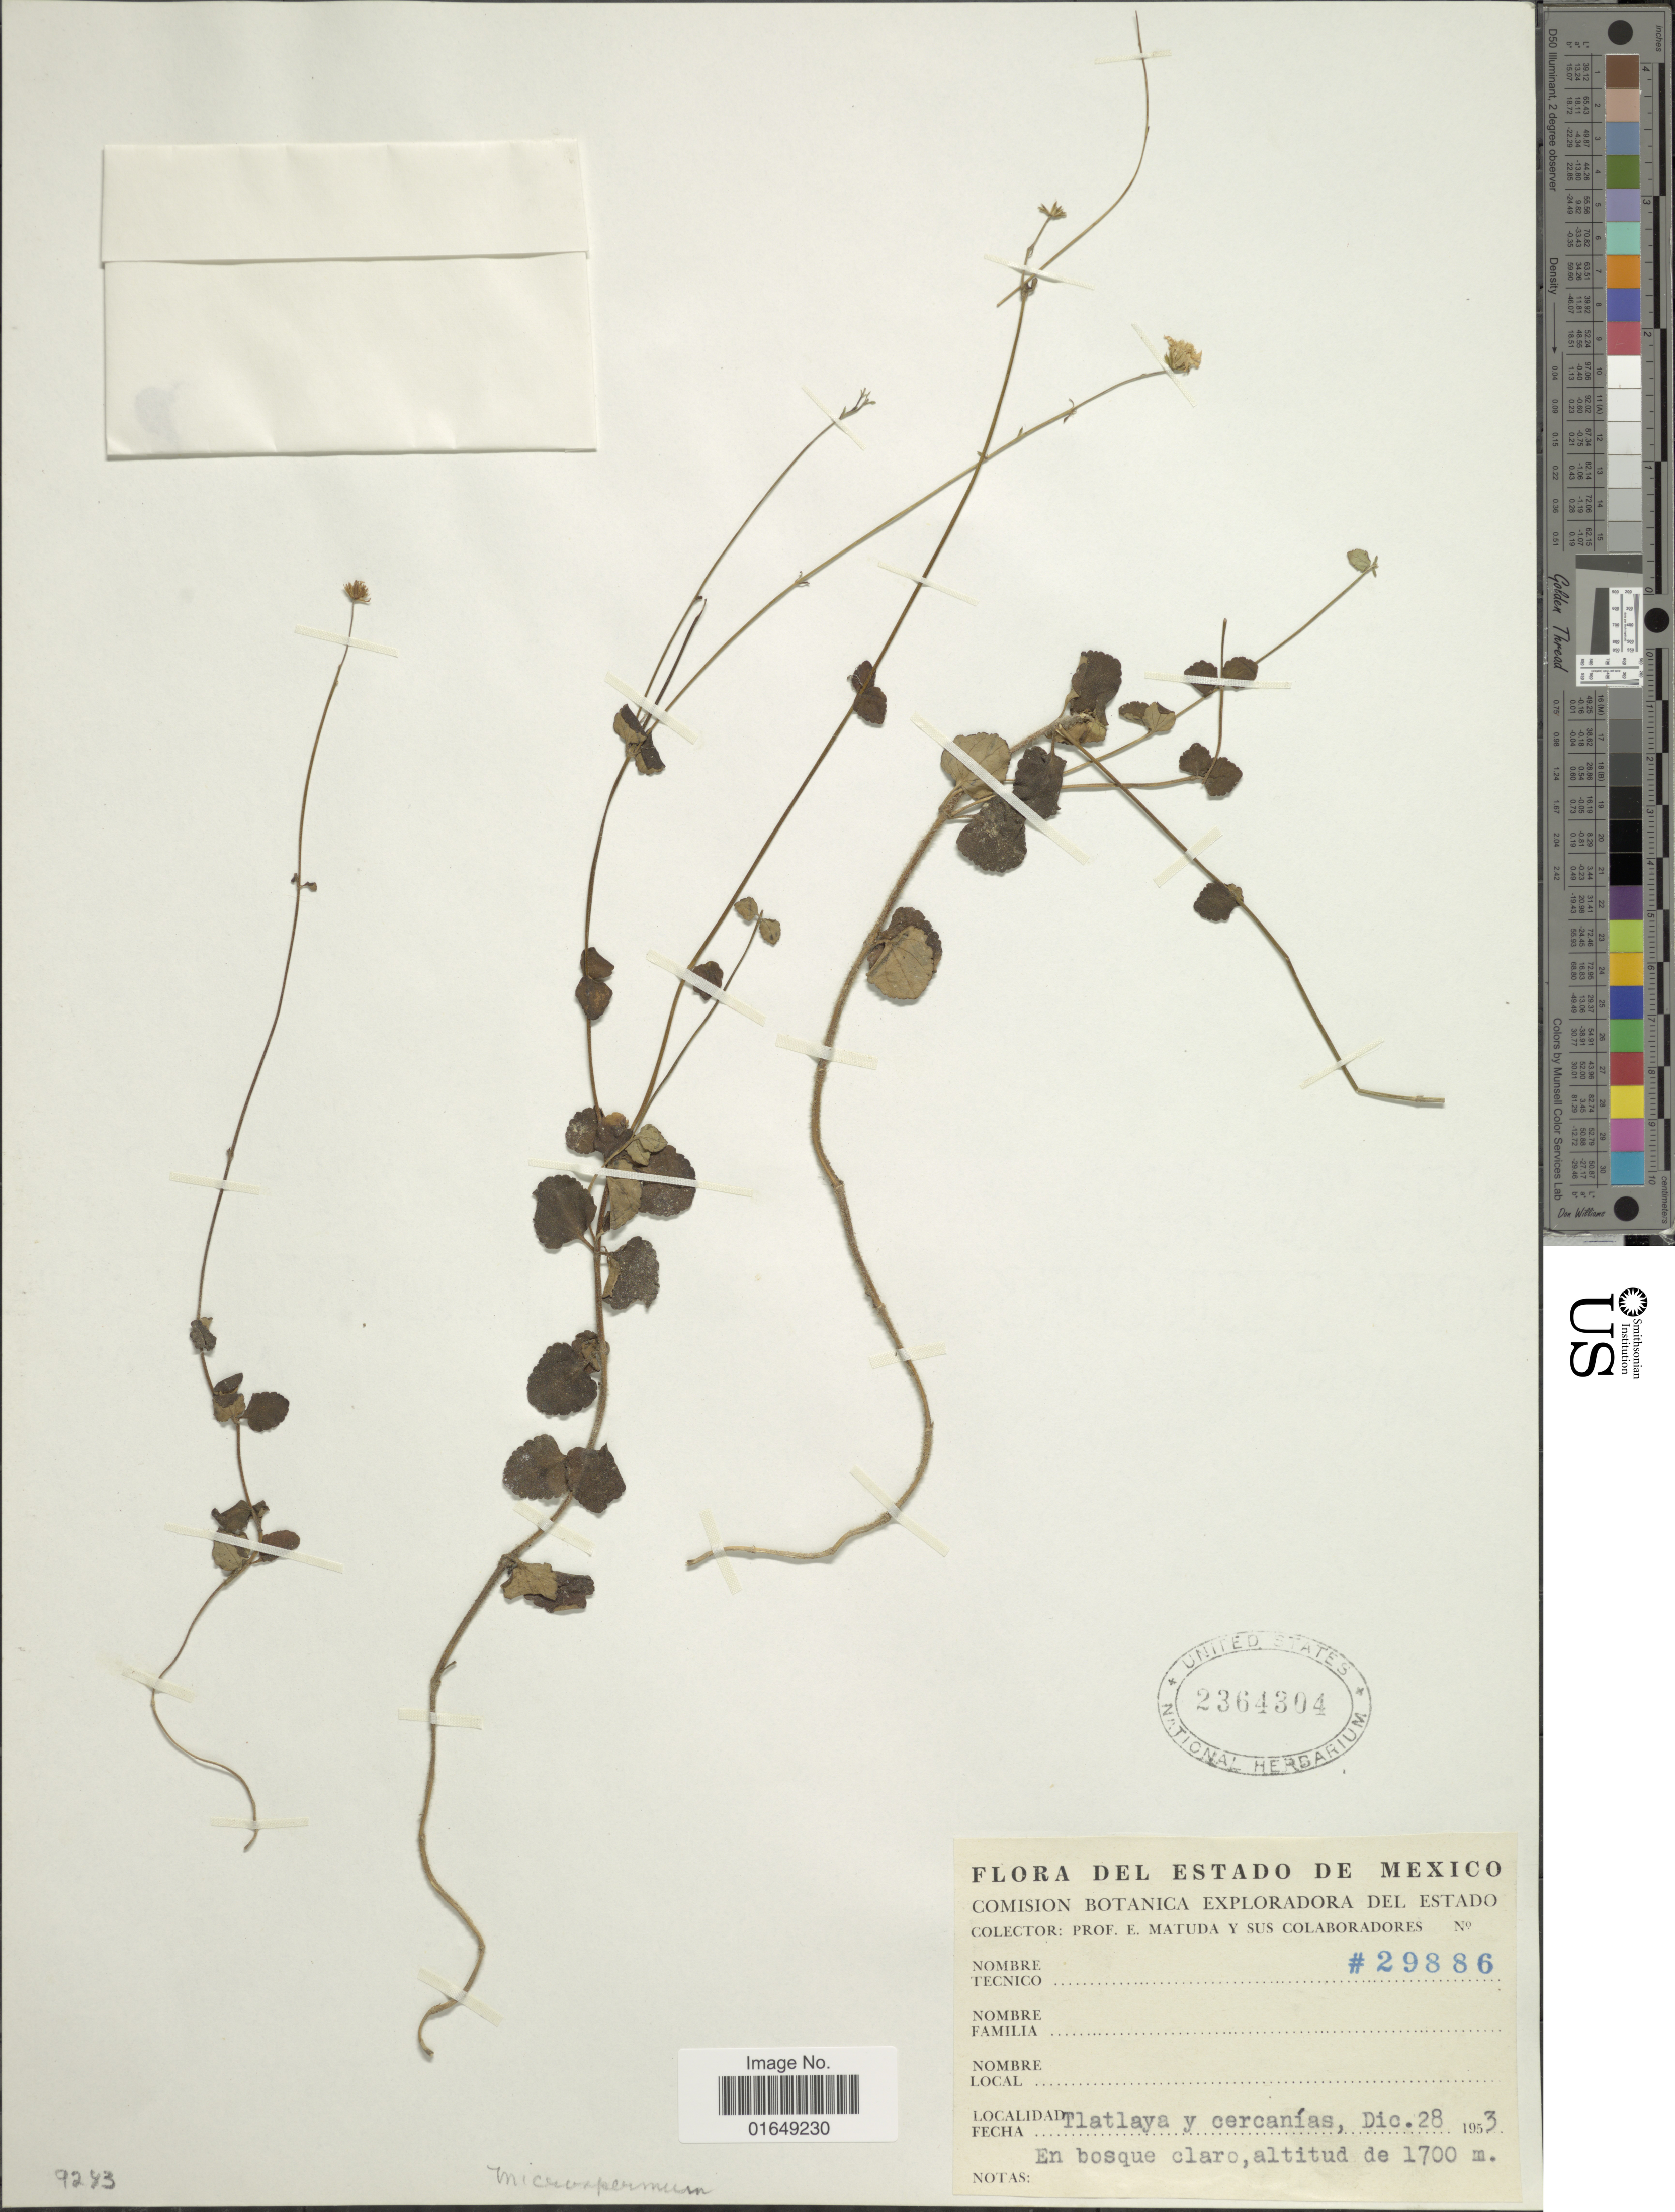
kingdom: Plantae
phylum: Tracheophyta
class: Magnoliopsida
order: Asterales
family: Asteraceae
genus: Microspermum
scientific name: Microspermum numulariaefolium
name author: Lag.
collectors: E. Matuda & et al.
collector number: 29886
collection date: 1953-12-28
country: Mexico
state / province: México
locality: Tlatlaya y cercanías, en bosque claro.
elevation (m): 1700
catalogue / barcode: US 2364304